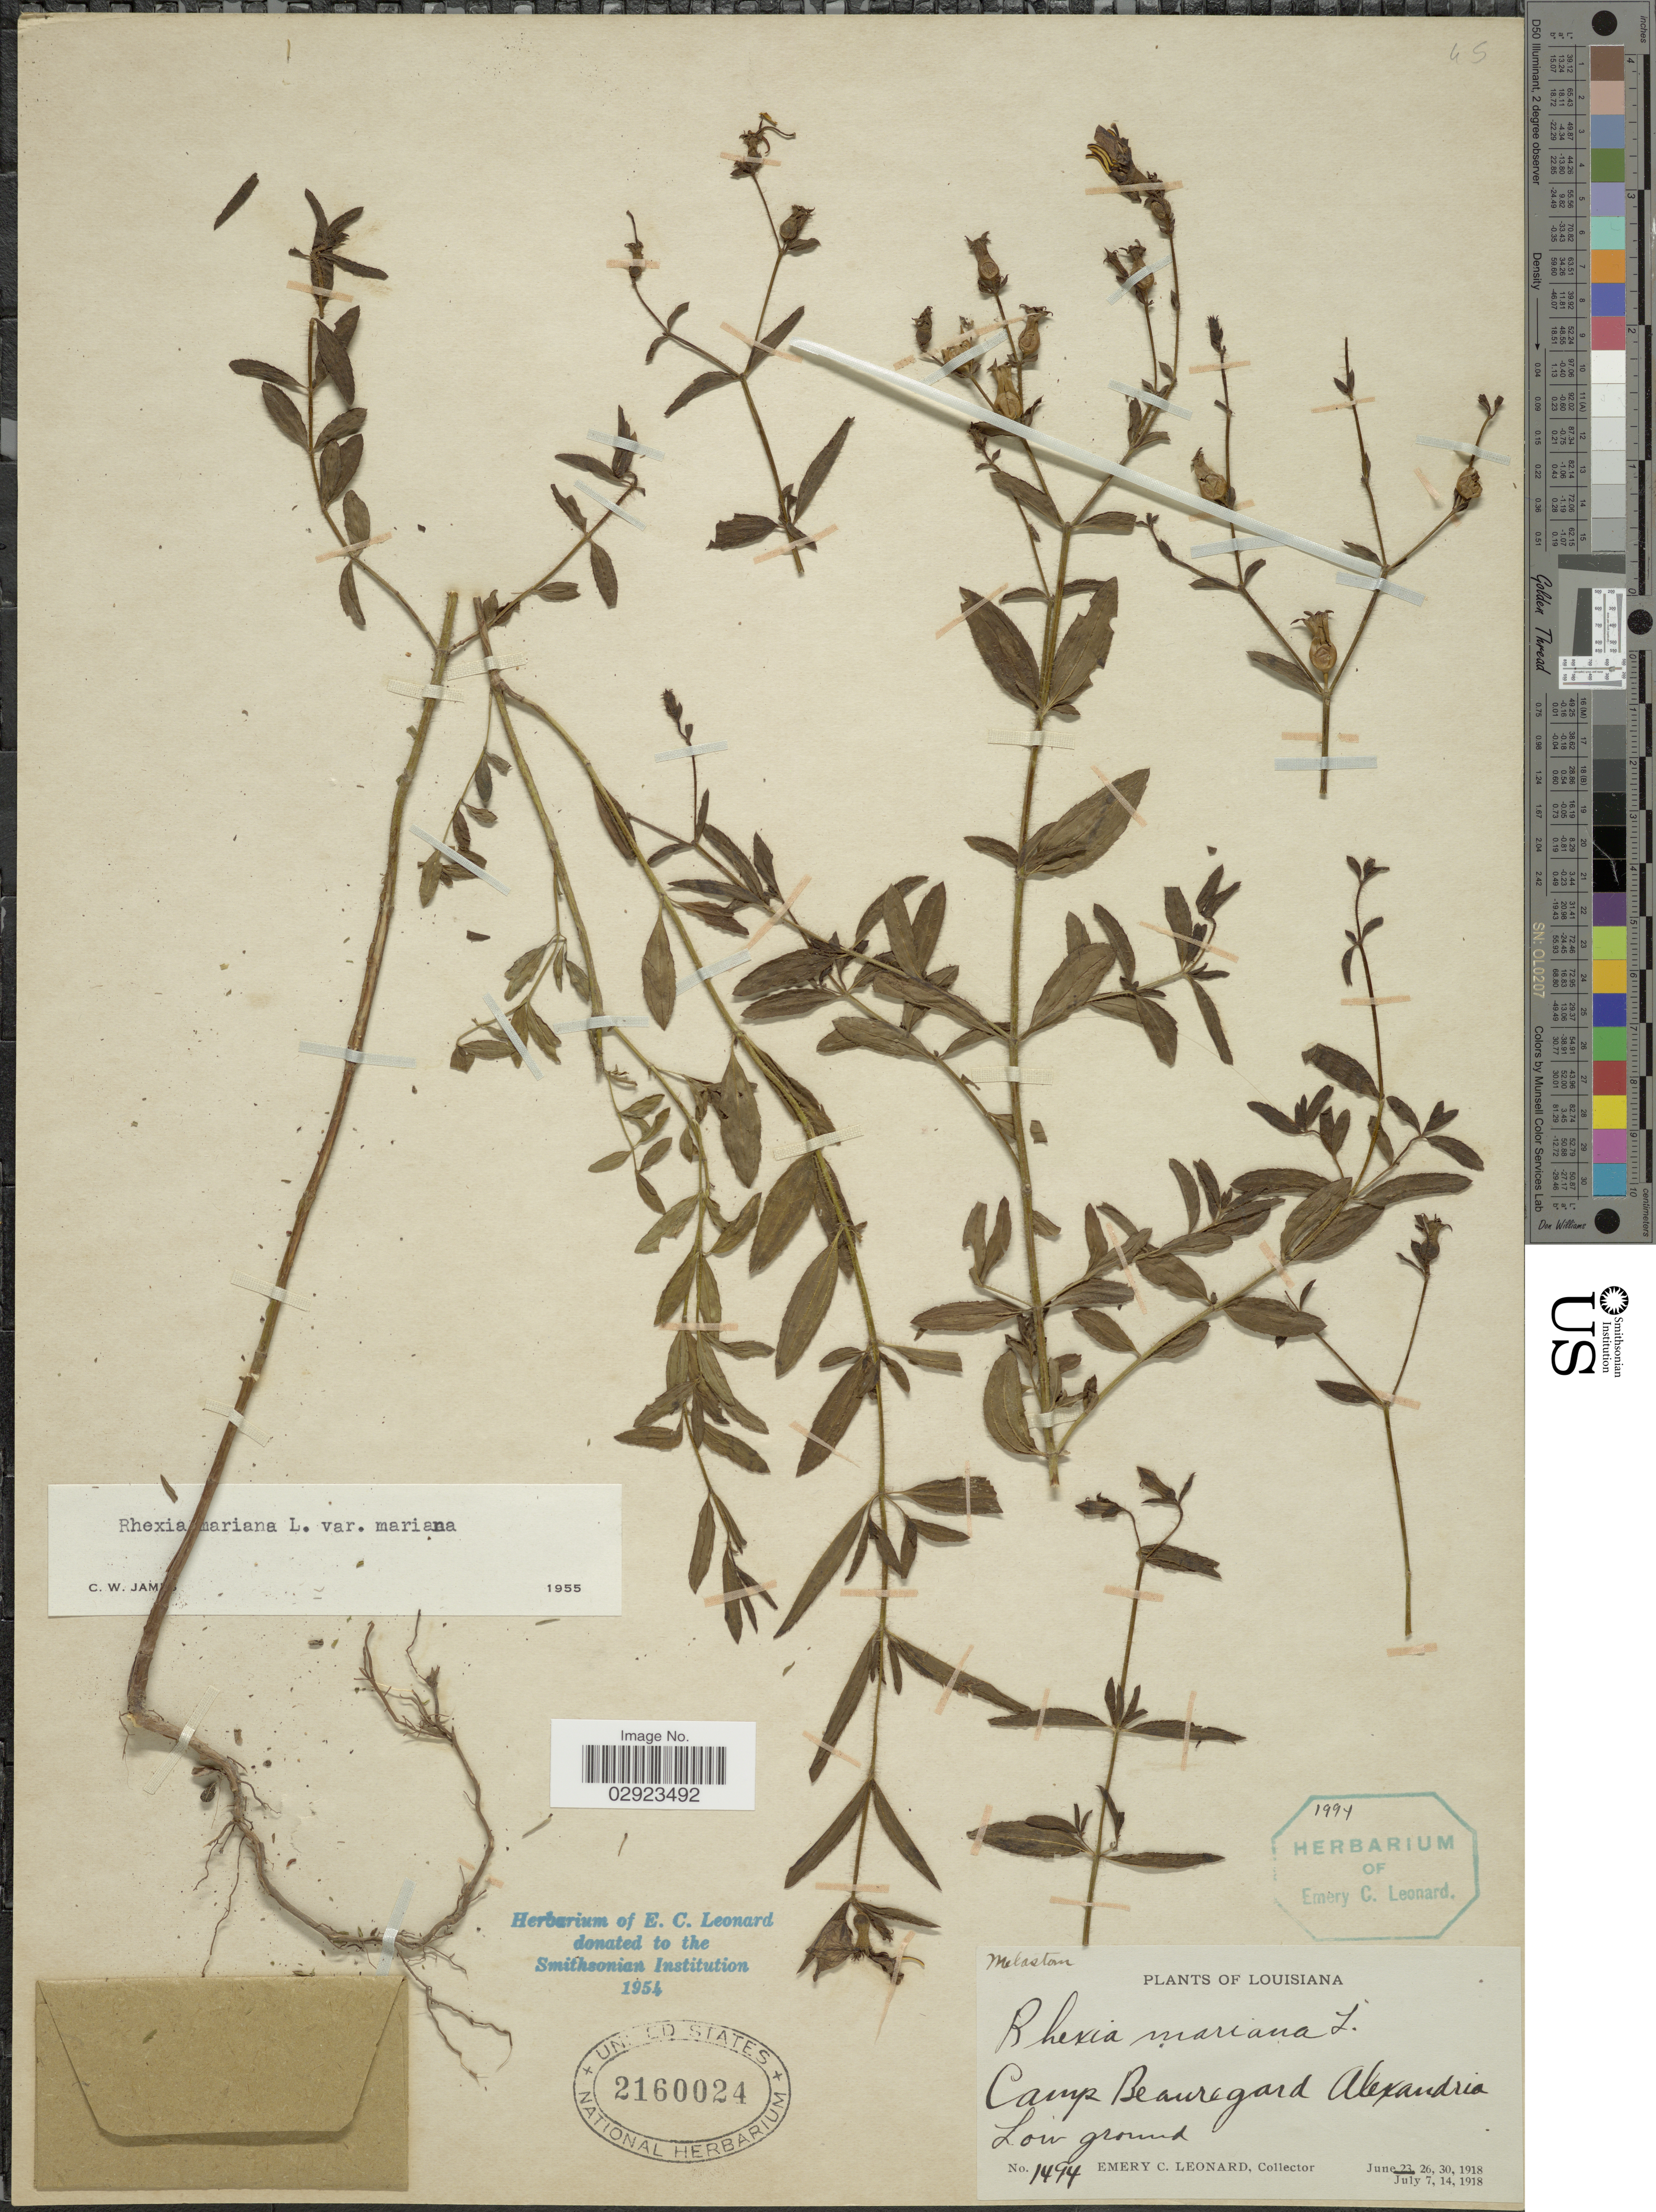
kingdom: Plantae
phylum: Tracheophyta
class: Magnoliopsida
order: Myrtales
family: Melastomataceae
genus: Rhexia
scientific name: Rhexia mariana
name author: L.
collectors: E. C. Leonard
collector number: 1494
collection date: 1918-06-23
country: United States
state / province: Louisiana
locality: Camp Beauregard Alexandria.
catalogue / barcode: US 2160024